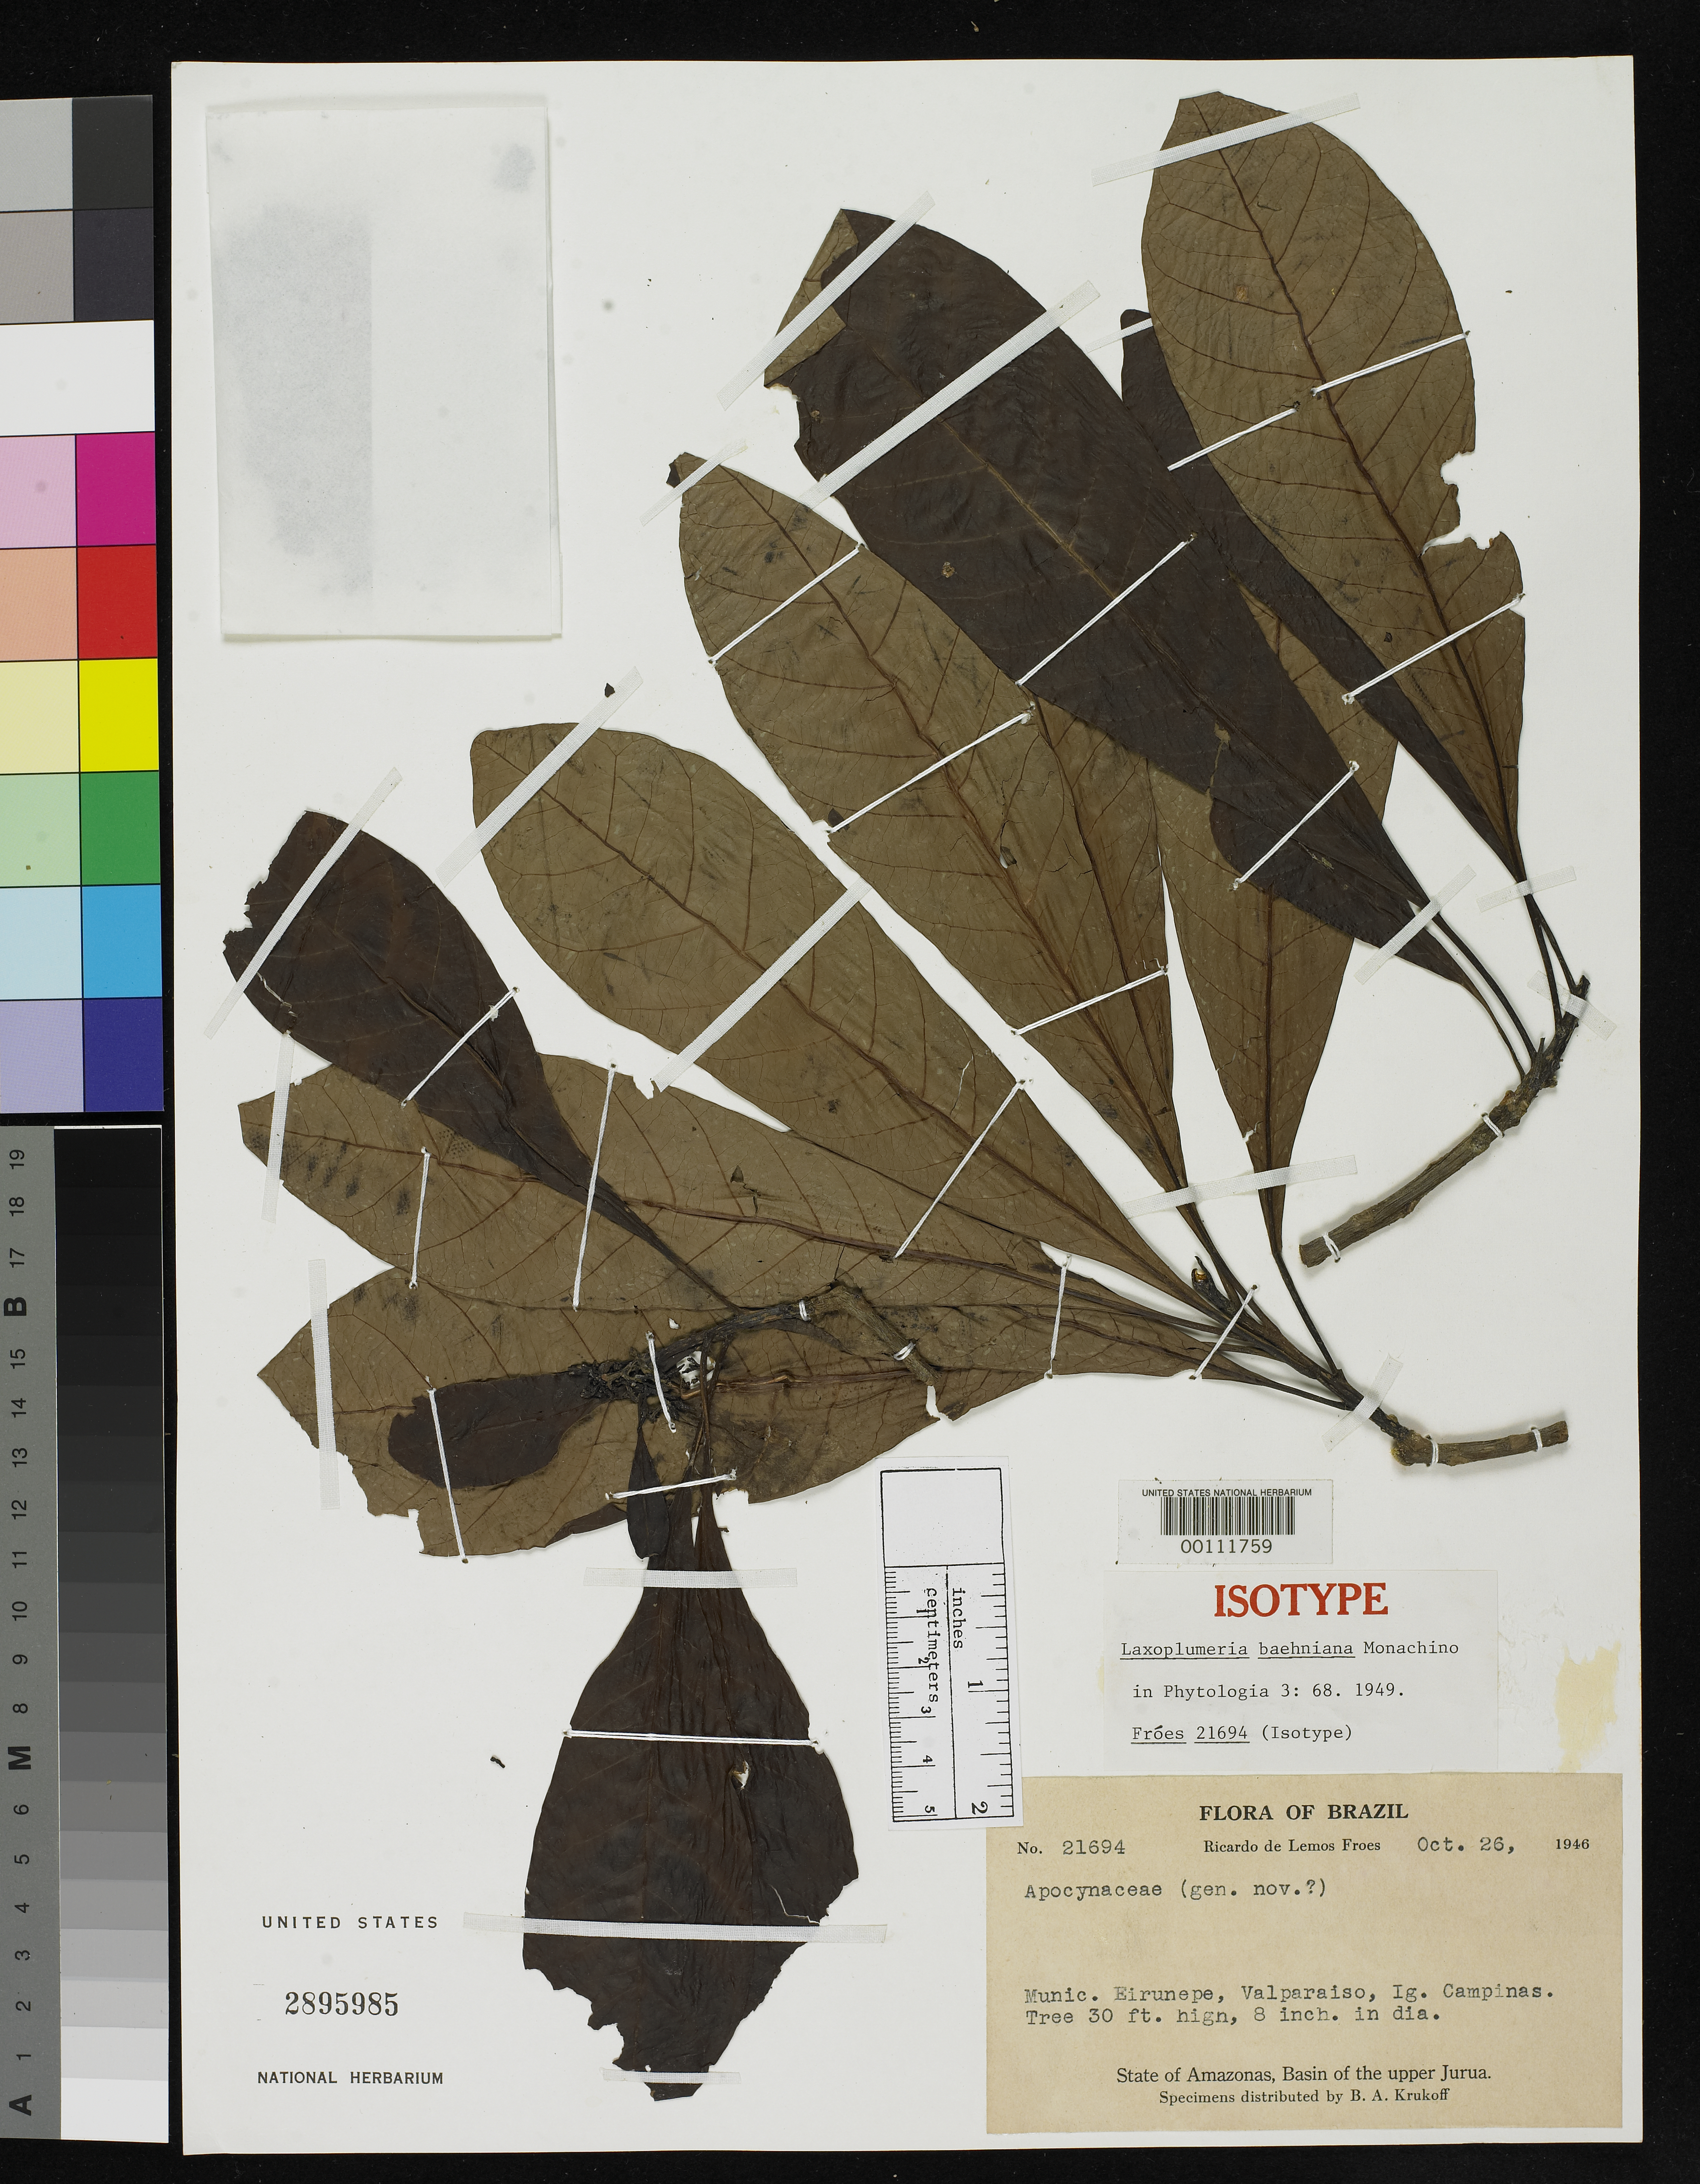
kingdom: Plantae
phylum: Tracheophyta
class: Magnoliopsida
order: Gentianales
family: Apocynaceae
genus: Laxoplumeria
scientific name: Laxoplumeria baehniana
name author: Monach.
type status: Isotype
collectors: R. L. Fróes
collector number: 21694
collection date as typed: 26 Oct 1946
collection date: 1946-10-26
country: Brazil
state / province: Amazonas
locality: Valparaiso, Ig. Campinas, basin of upper Gurua.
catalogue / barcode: US 2895985